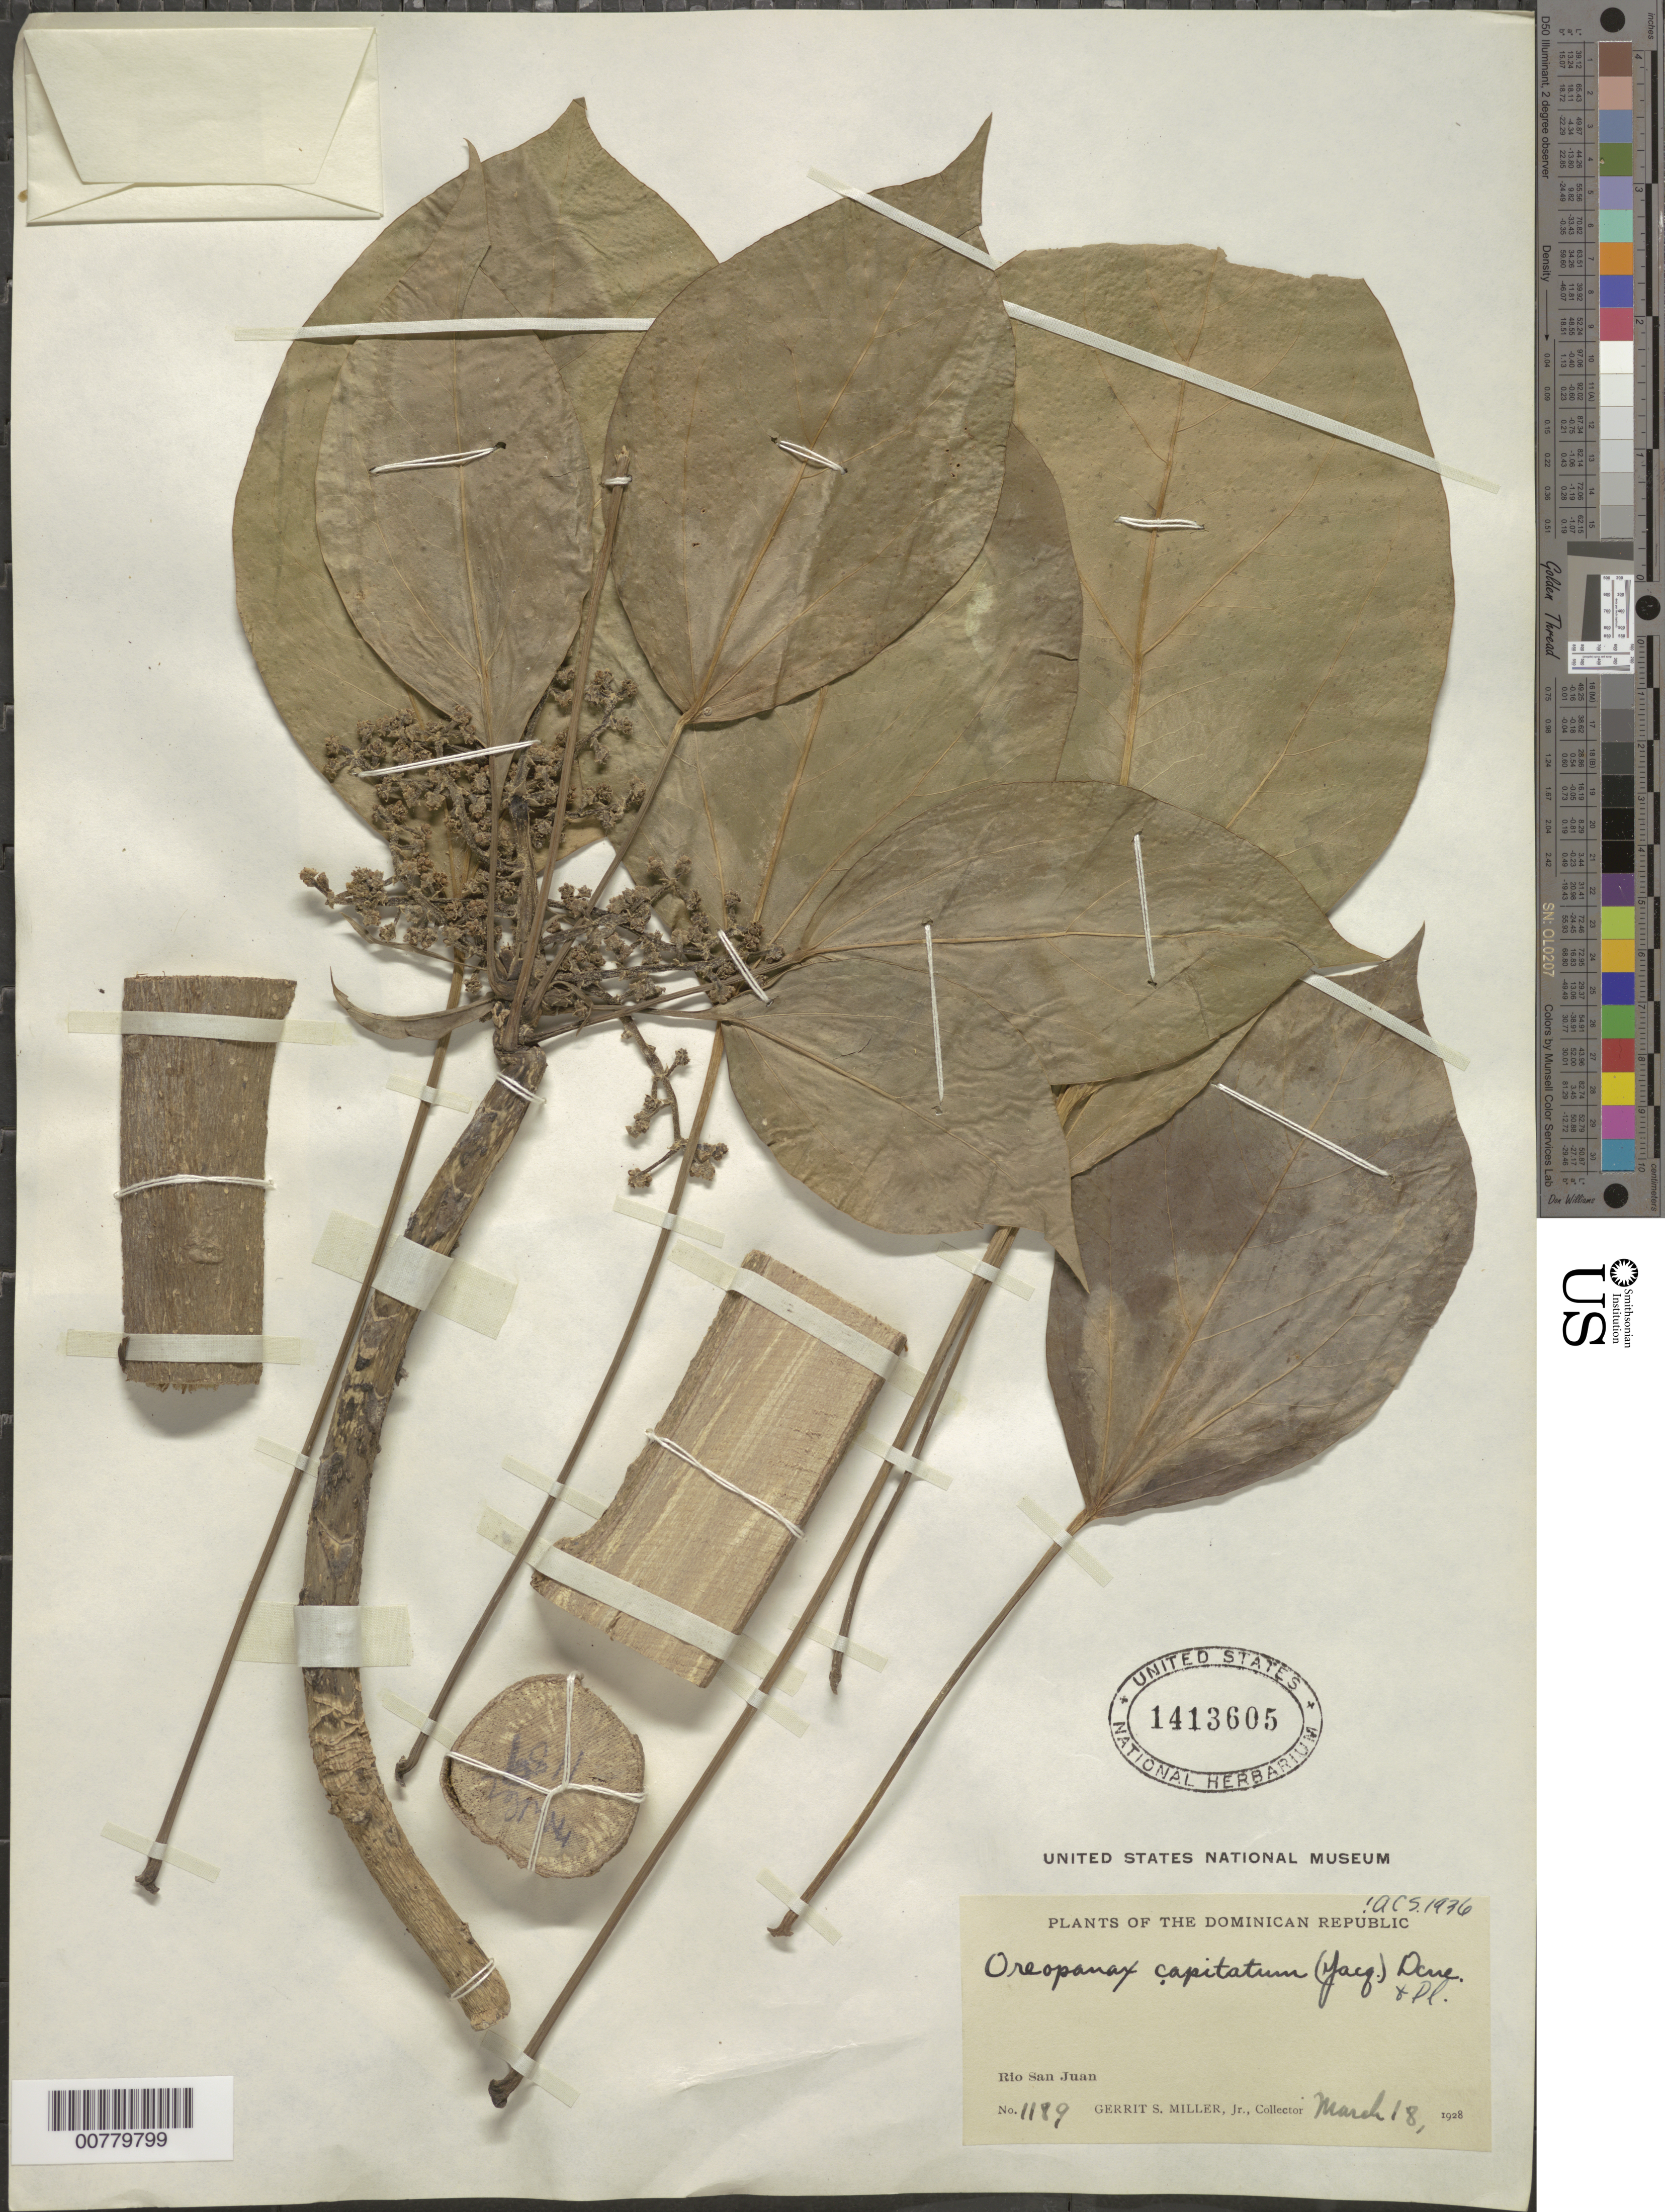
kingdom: Plantae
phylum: Tracheophyta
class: Magnoliopsida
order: Apiales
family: Araliaceae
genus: Oreopanax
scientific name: Oreopanax capitatus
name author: (Jacq.) Decne. & Planch.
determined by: Smith, A. C.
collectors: G. S. Miller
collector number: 1189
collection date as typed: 18 Mar 1928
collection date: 1928-03-18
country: Dominican Republic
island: Hispaniola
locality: San Juan River.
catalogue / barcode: US 1413605